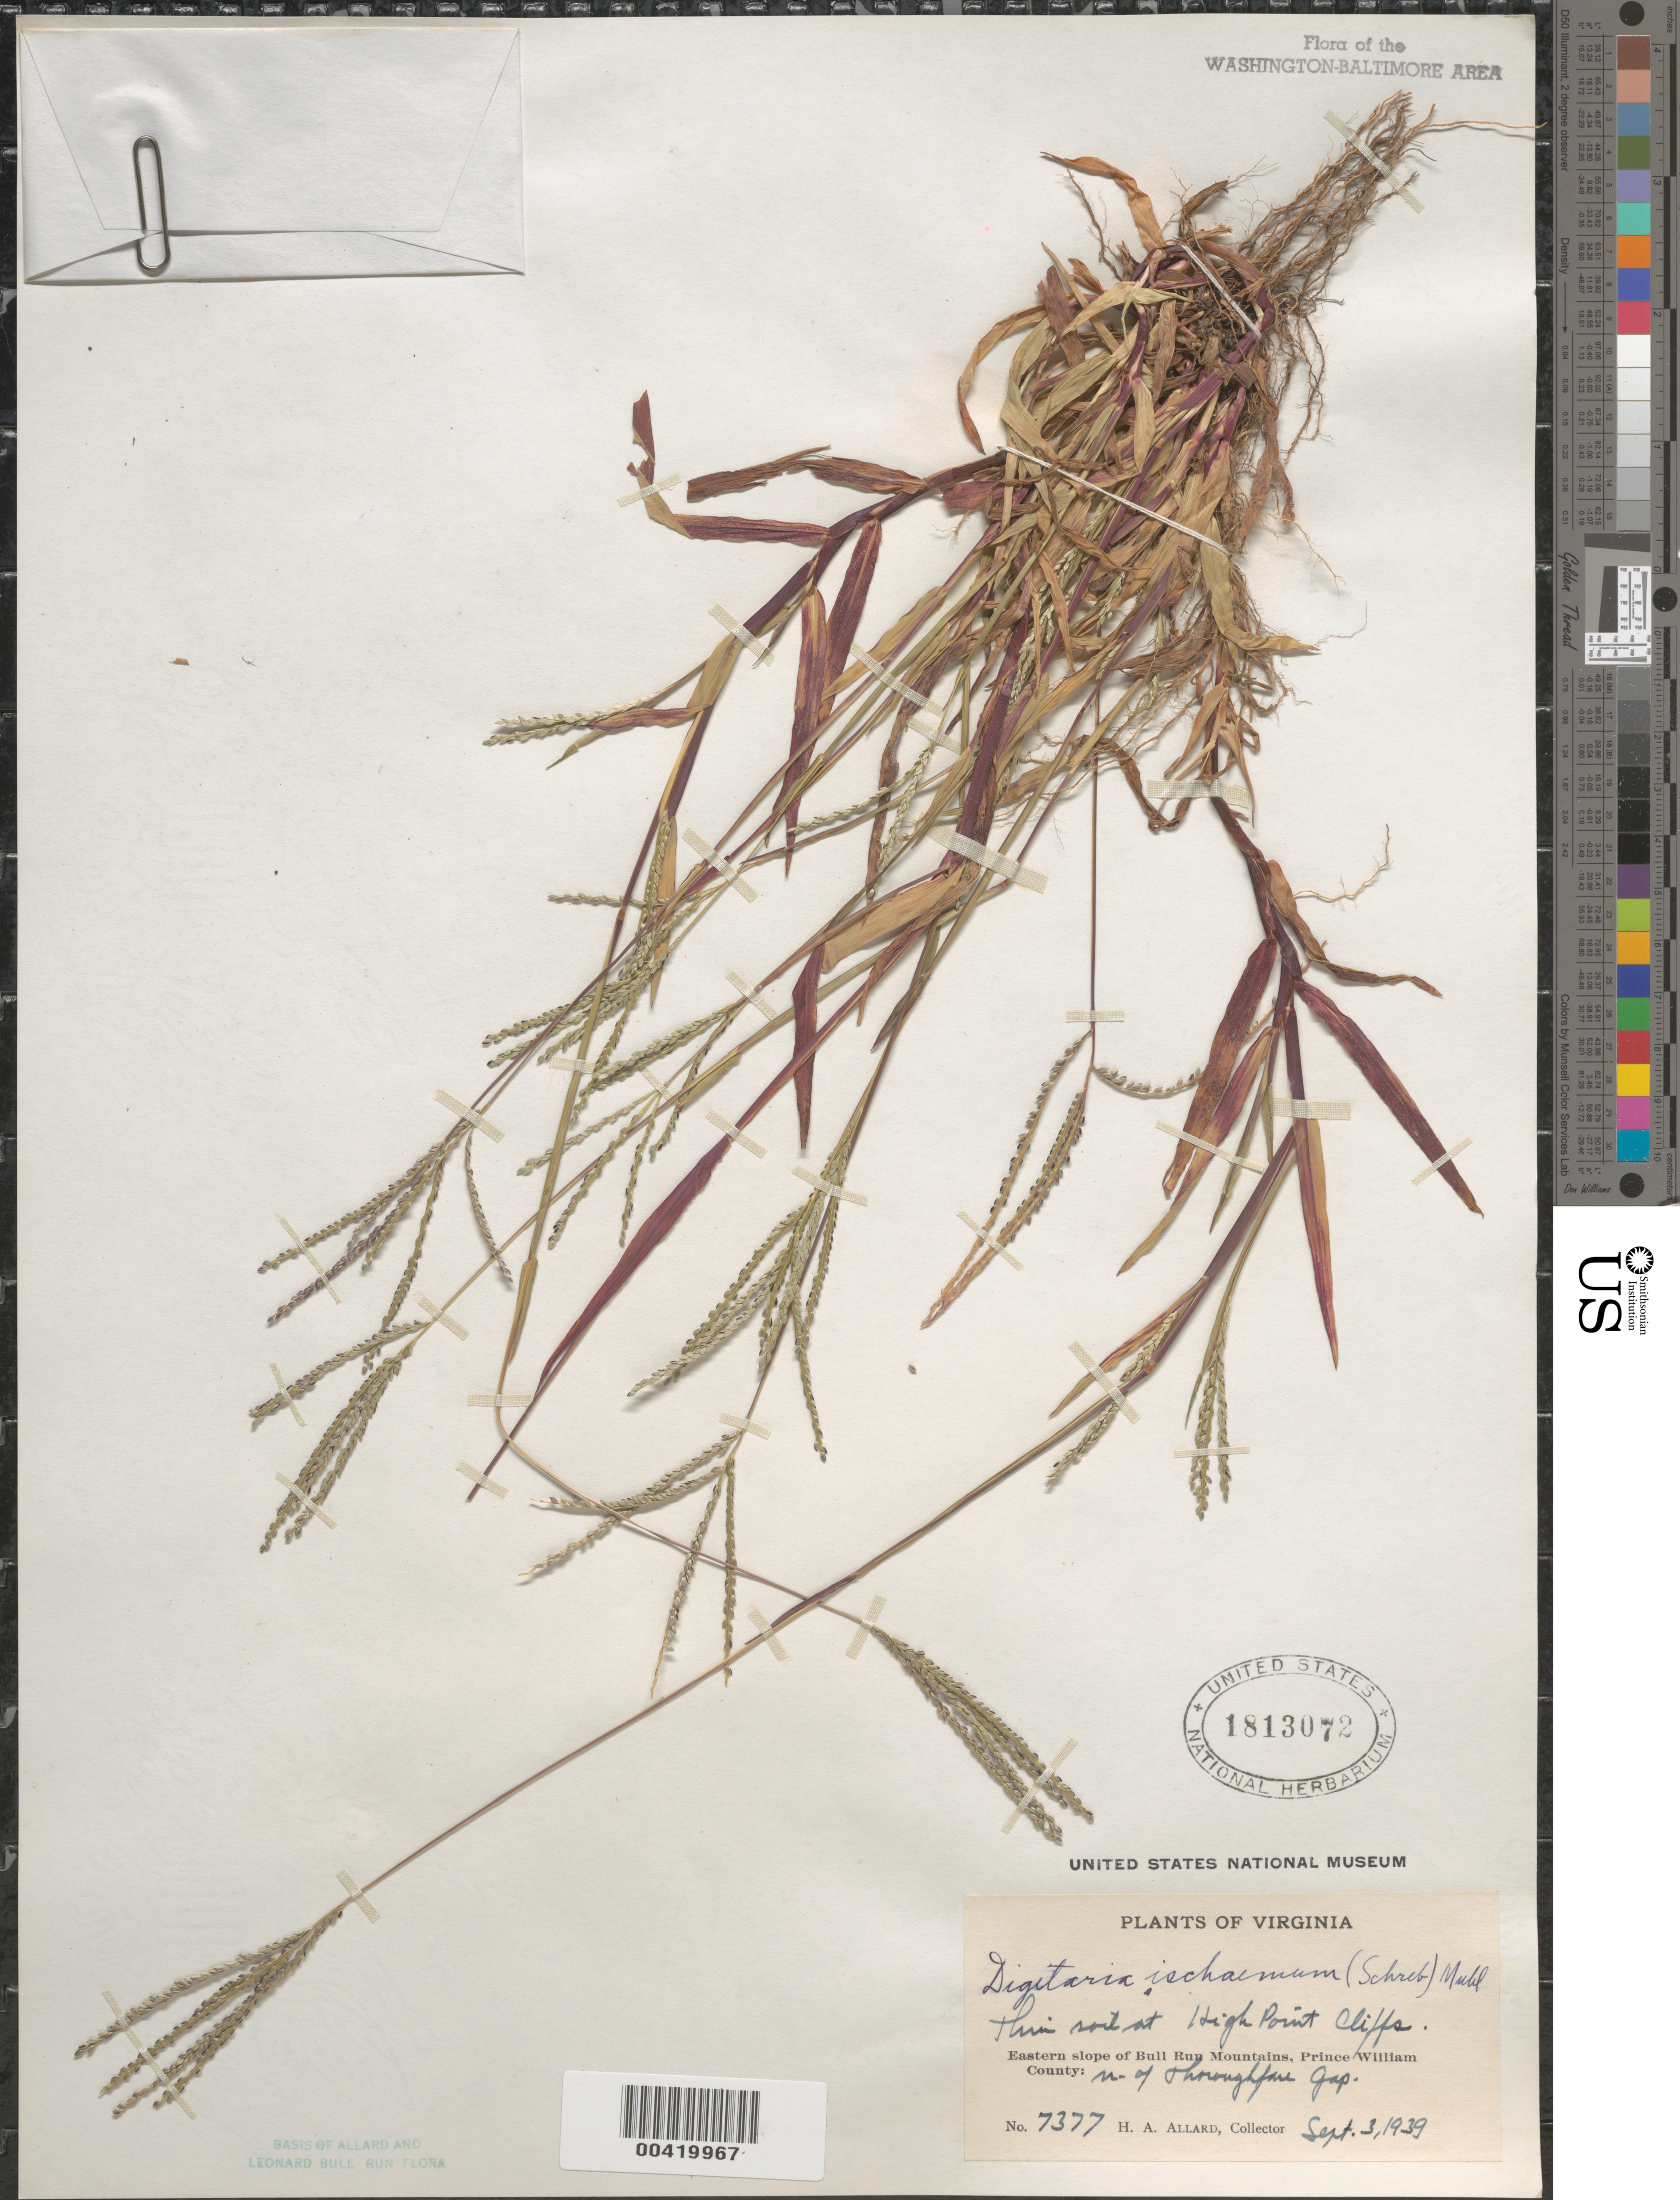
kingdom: Plantae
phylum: Tracheophyta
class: Liliopsida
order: Poales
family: Poaceae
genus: Digitaria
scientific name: Digitaria ischaemum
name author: (Schreber) Schreber ex Muhl.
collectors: H. A. Allard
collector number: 7377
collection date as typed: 03 Sep 1939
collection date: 1939-09-03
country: United States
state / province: Virginia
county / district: Prince William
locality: High Point Cliff, north of Thorofare Gap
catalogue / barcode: US 1813072